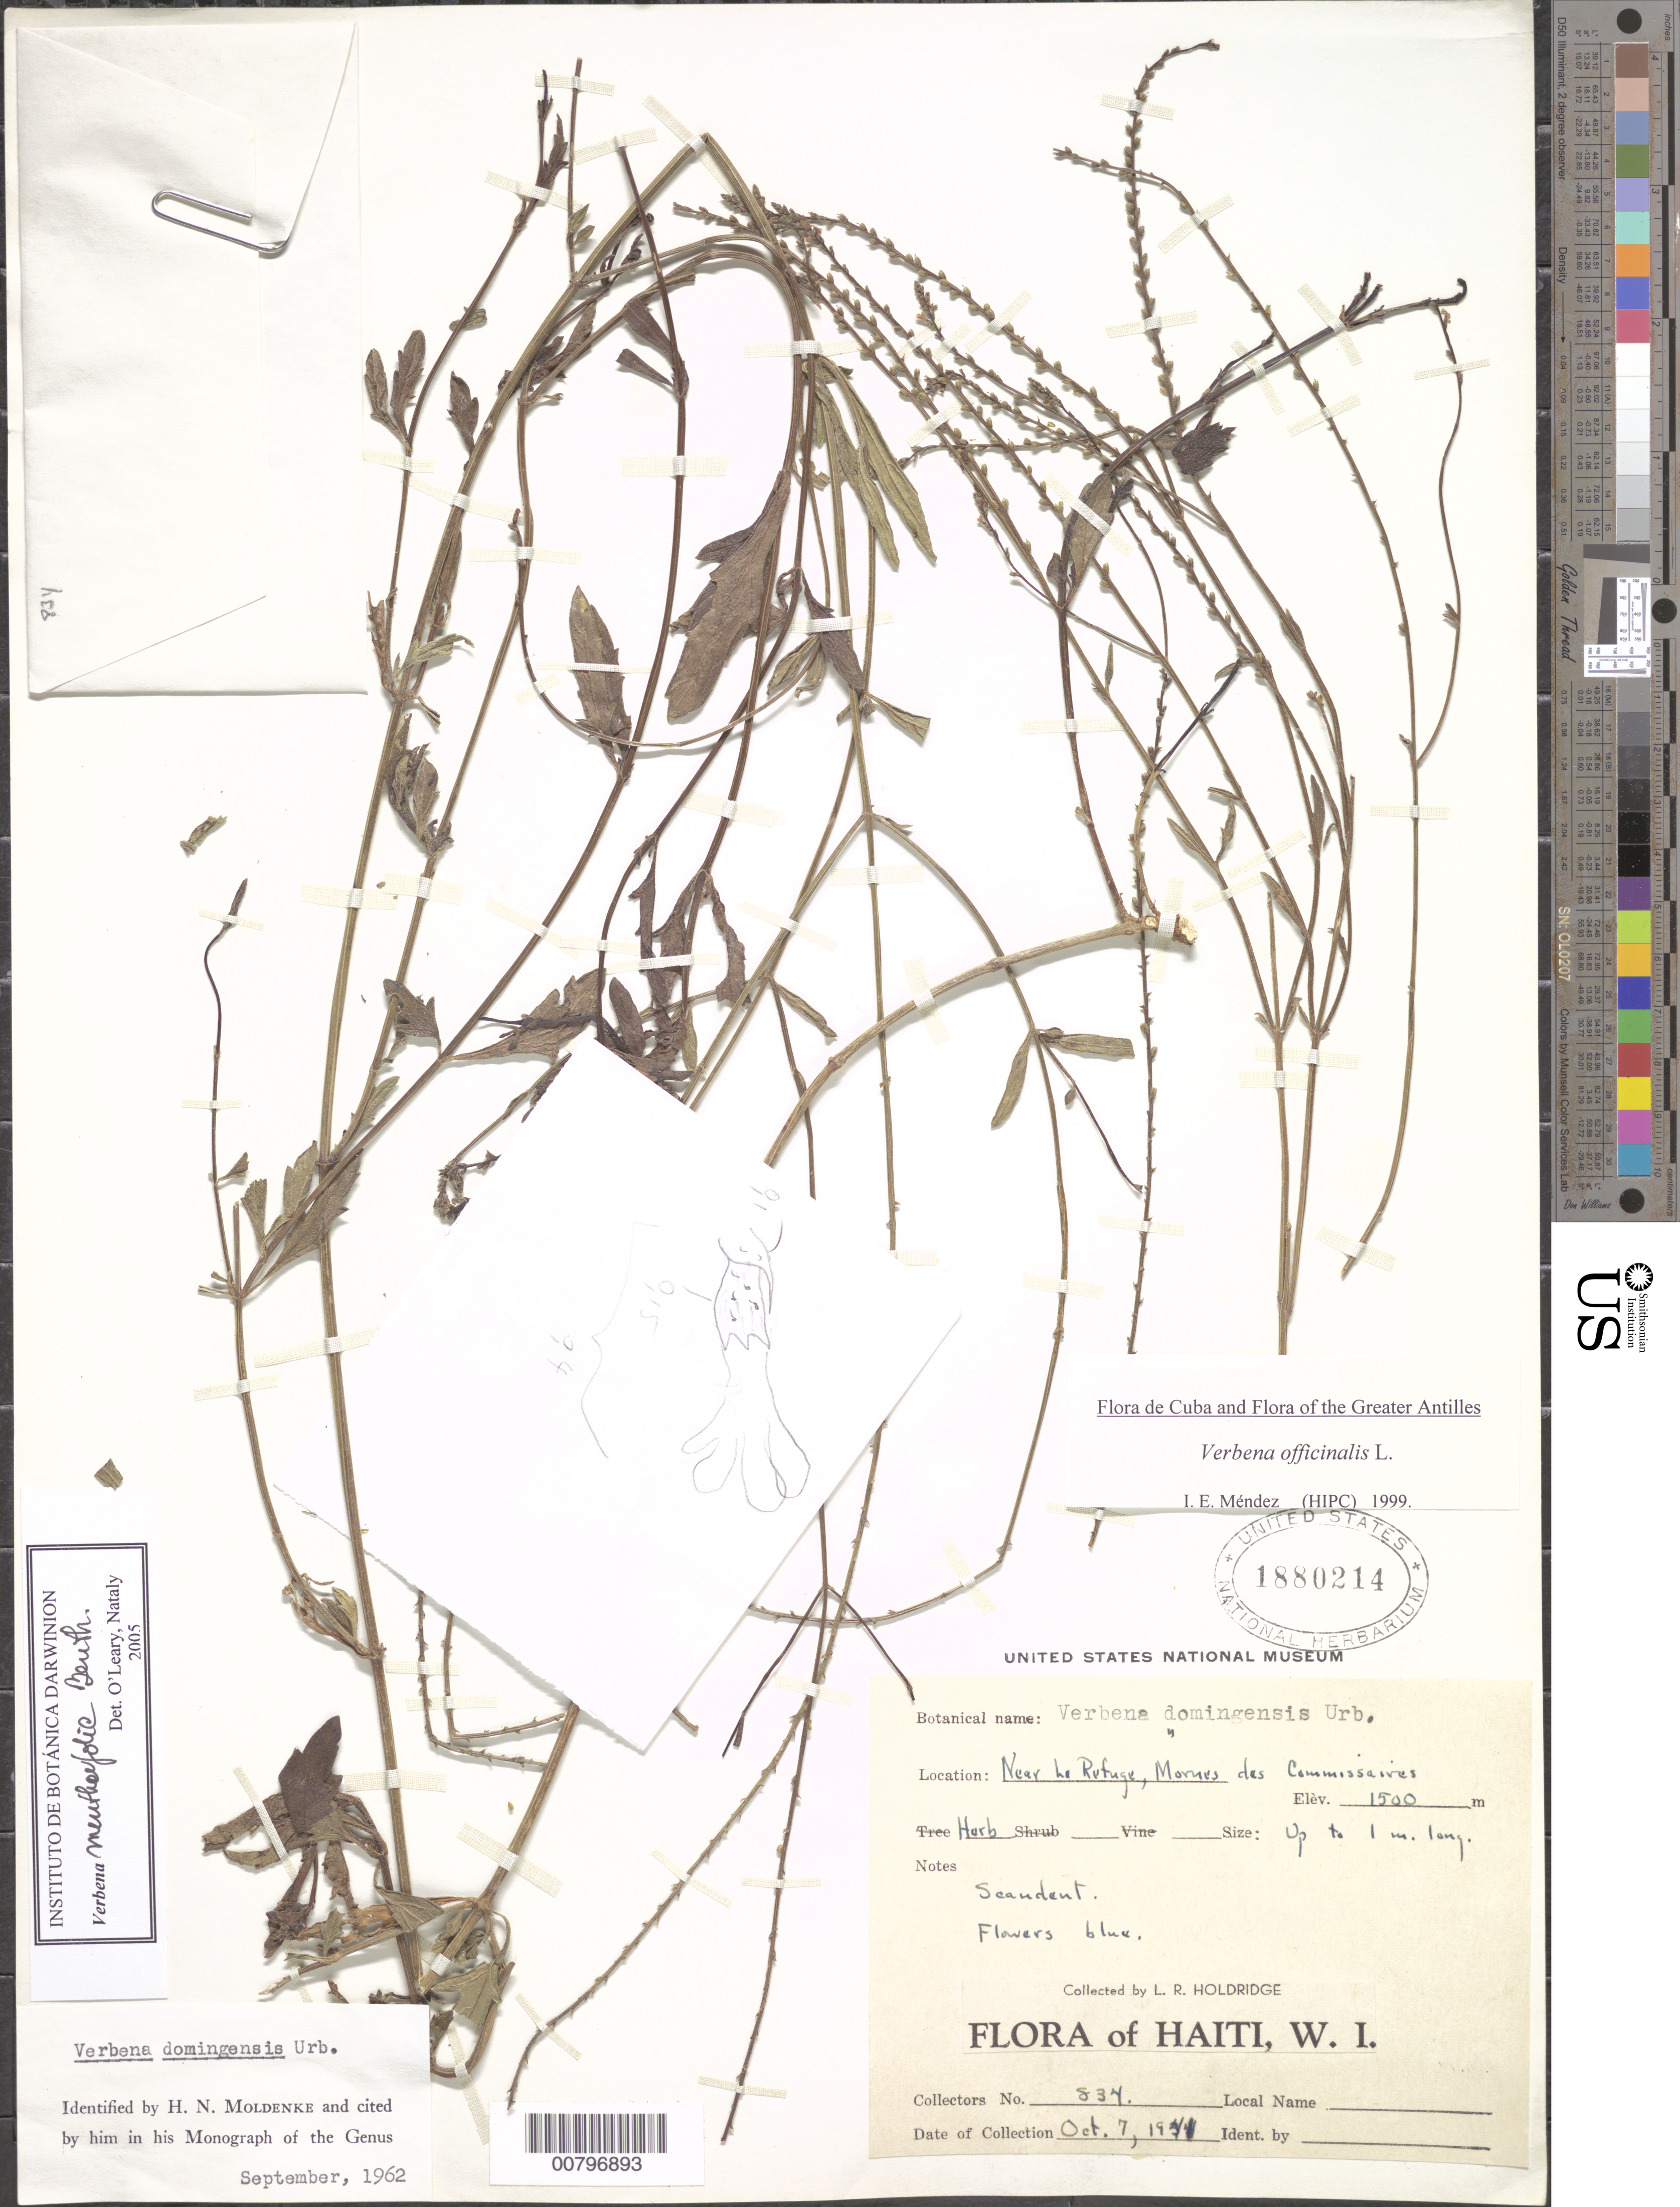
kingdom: Plantae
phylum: Tracheophyta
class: Magnoliopsida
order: Lamiales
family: Verbenaceae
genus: Verbena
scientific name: Verbena menthifolia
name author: Benth.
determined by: O'Leary, N.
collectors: L. Holdridge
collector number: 834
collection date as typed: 07 Oct 1944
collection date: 1944-10-07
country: Haiti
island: Hispaniola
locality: Near Le Refuge, Mornes des Commissaires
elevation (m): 1500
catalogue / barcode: US 1880214